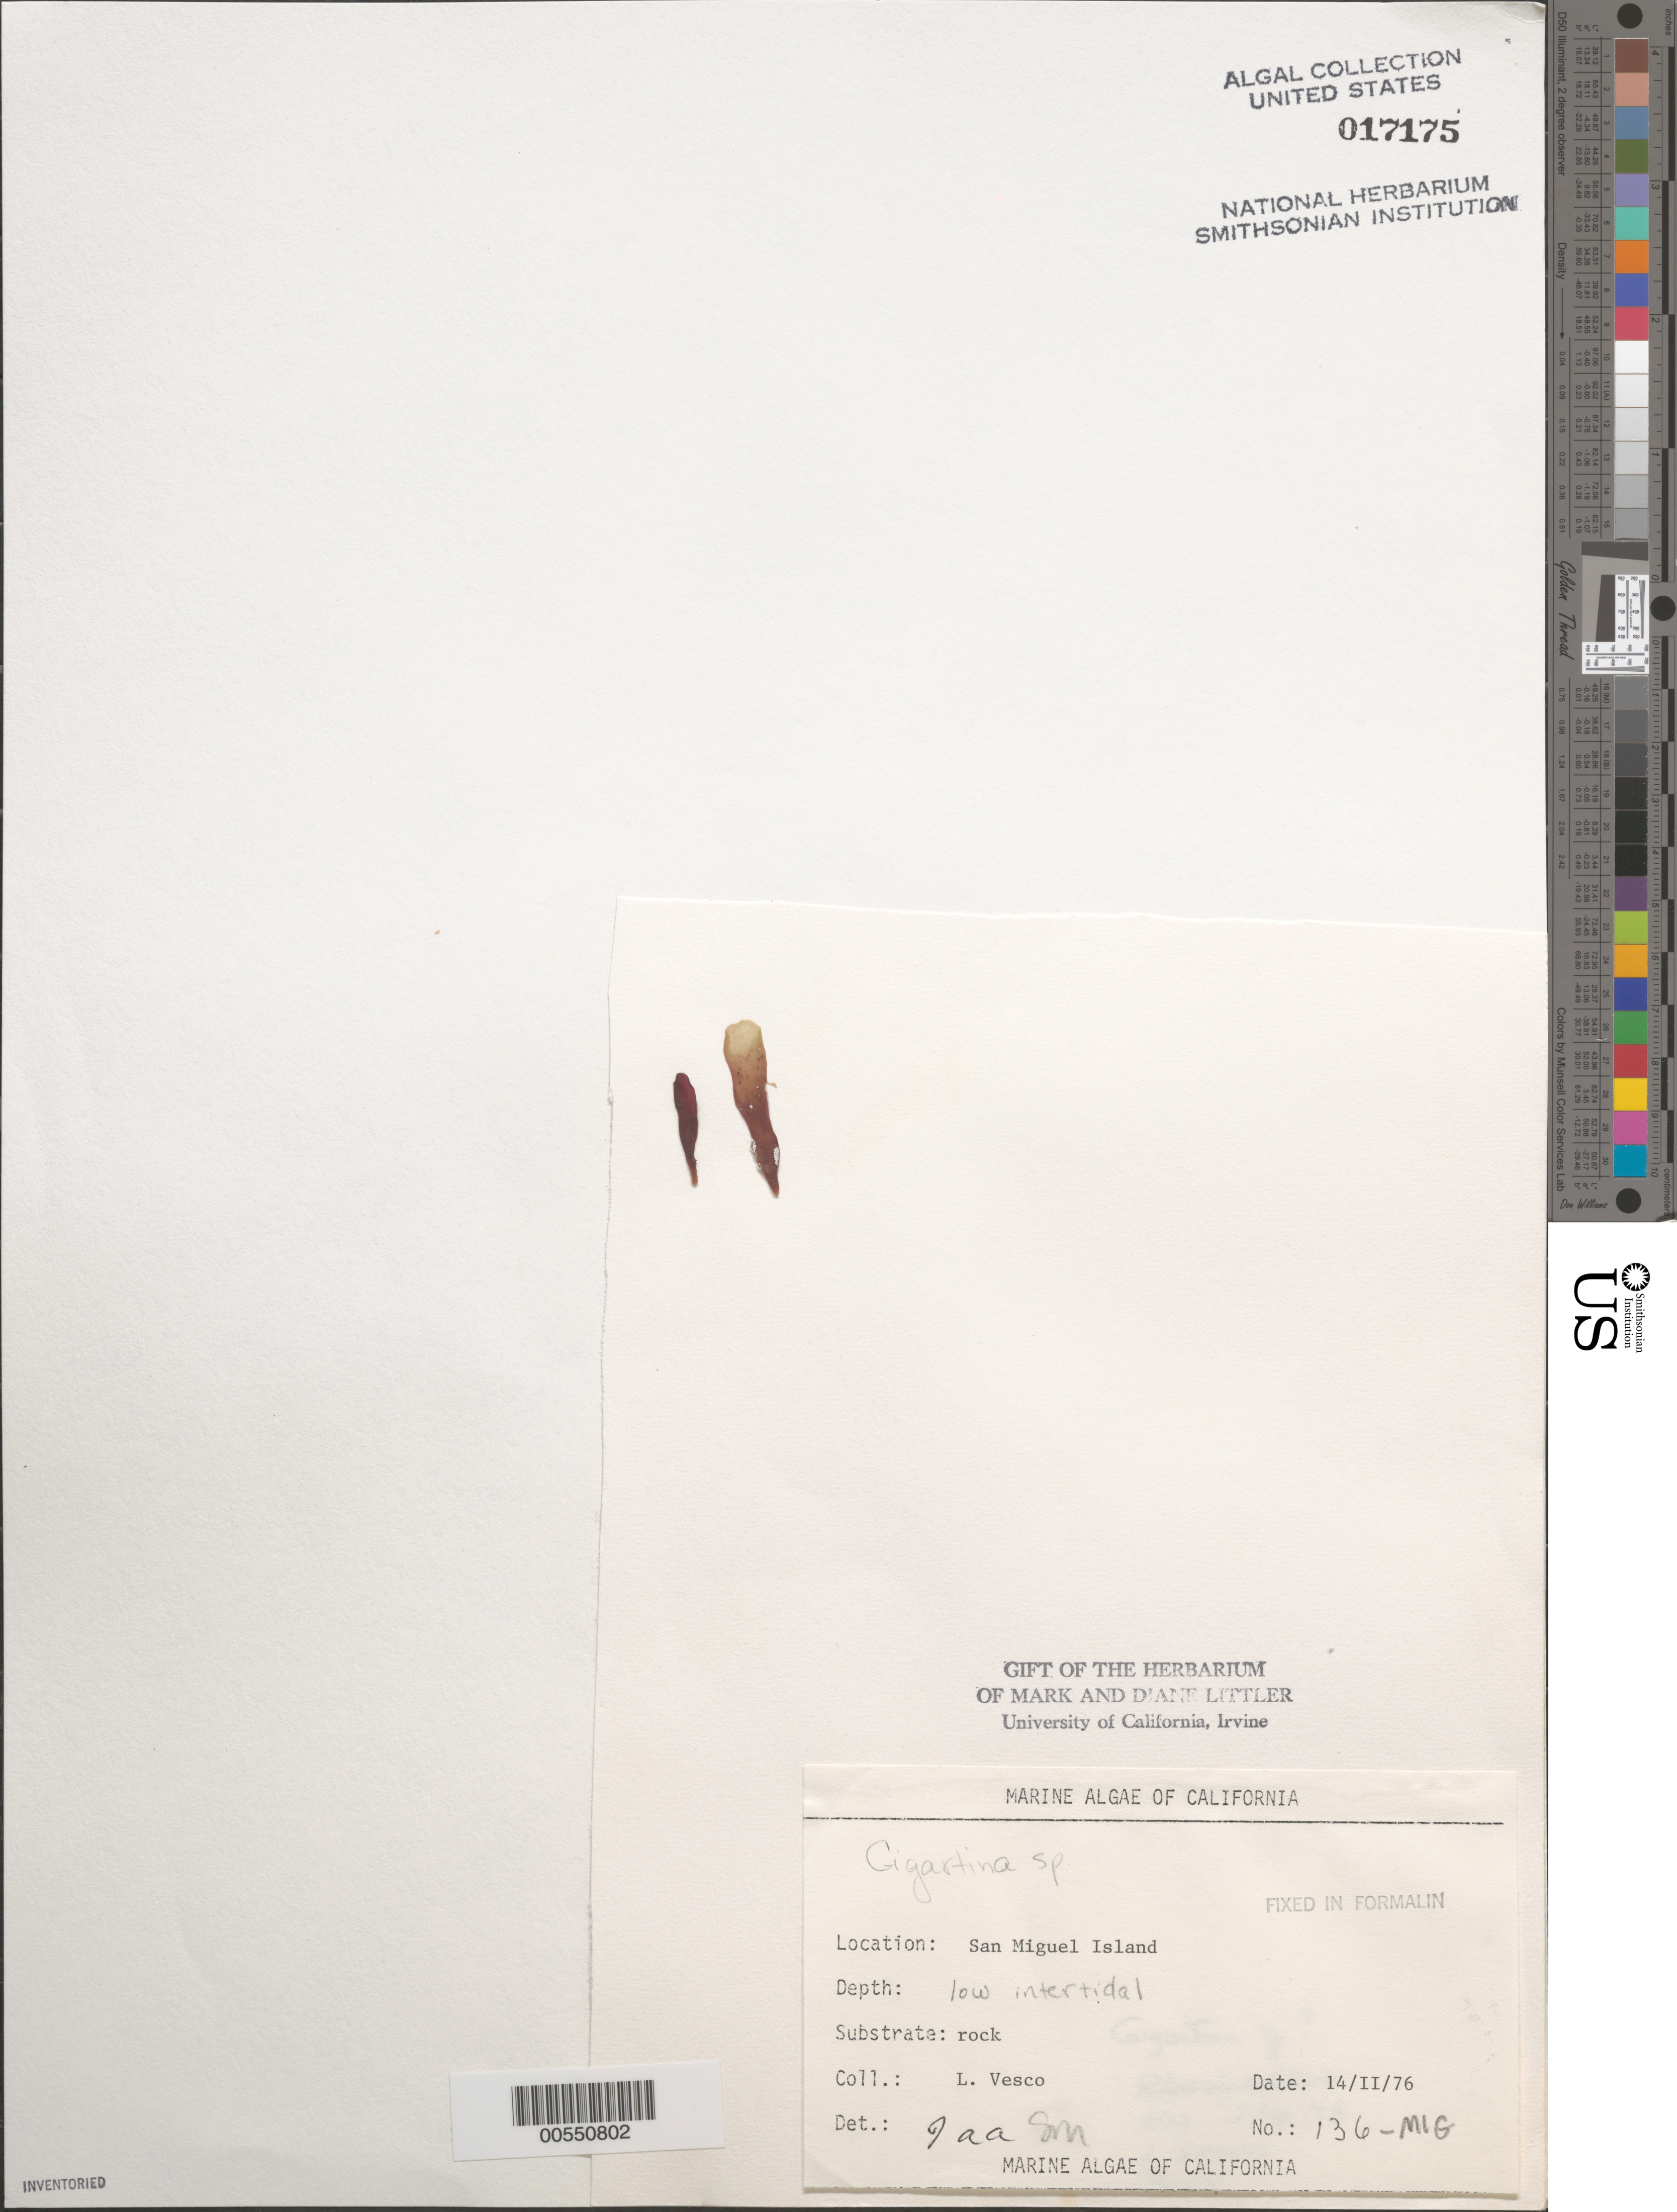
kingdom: Plantae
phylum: Rhodophyta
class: Florideophyceae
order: Gigartinales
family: Gigartinaceae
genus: Gigartina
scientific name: Gigartina sp.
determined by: Abbott, I. A.; Murray, S. N.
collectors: L. Vesco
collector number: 136-mig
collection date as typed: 14 Feb 1976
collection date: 1976-02-14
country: United States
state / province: California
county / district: Santa Barbara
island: San Miguel Island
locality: Cuyler Harbor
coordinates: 34 02'55"N, 120 20'08"W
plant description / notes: BLM-SOCALBIGHT Rocky Intertidal Survey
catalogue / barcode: US 17175